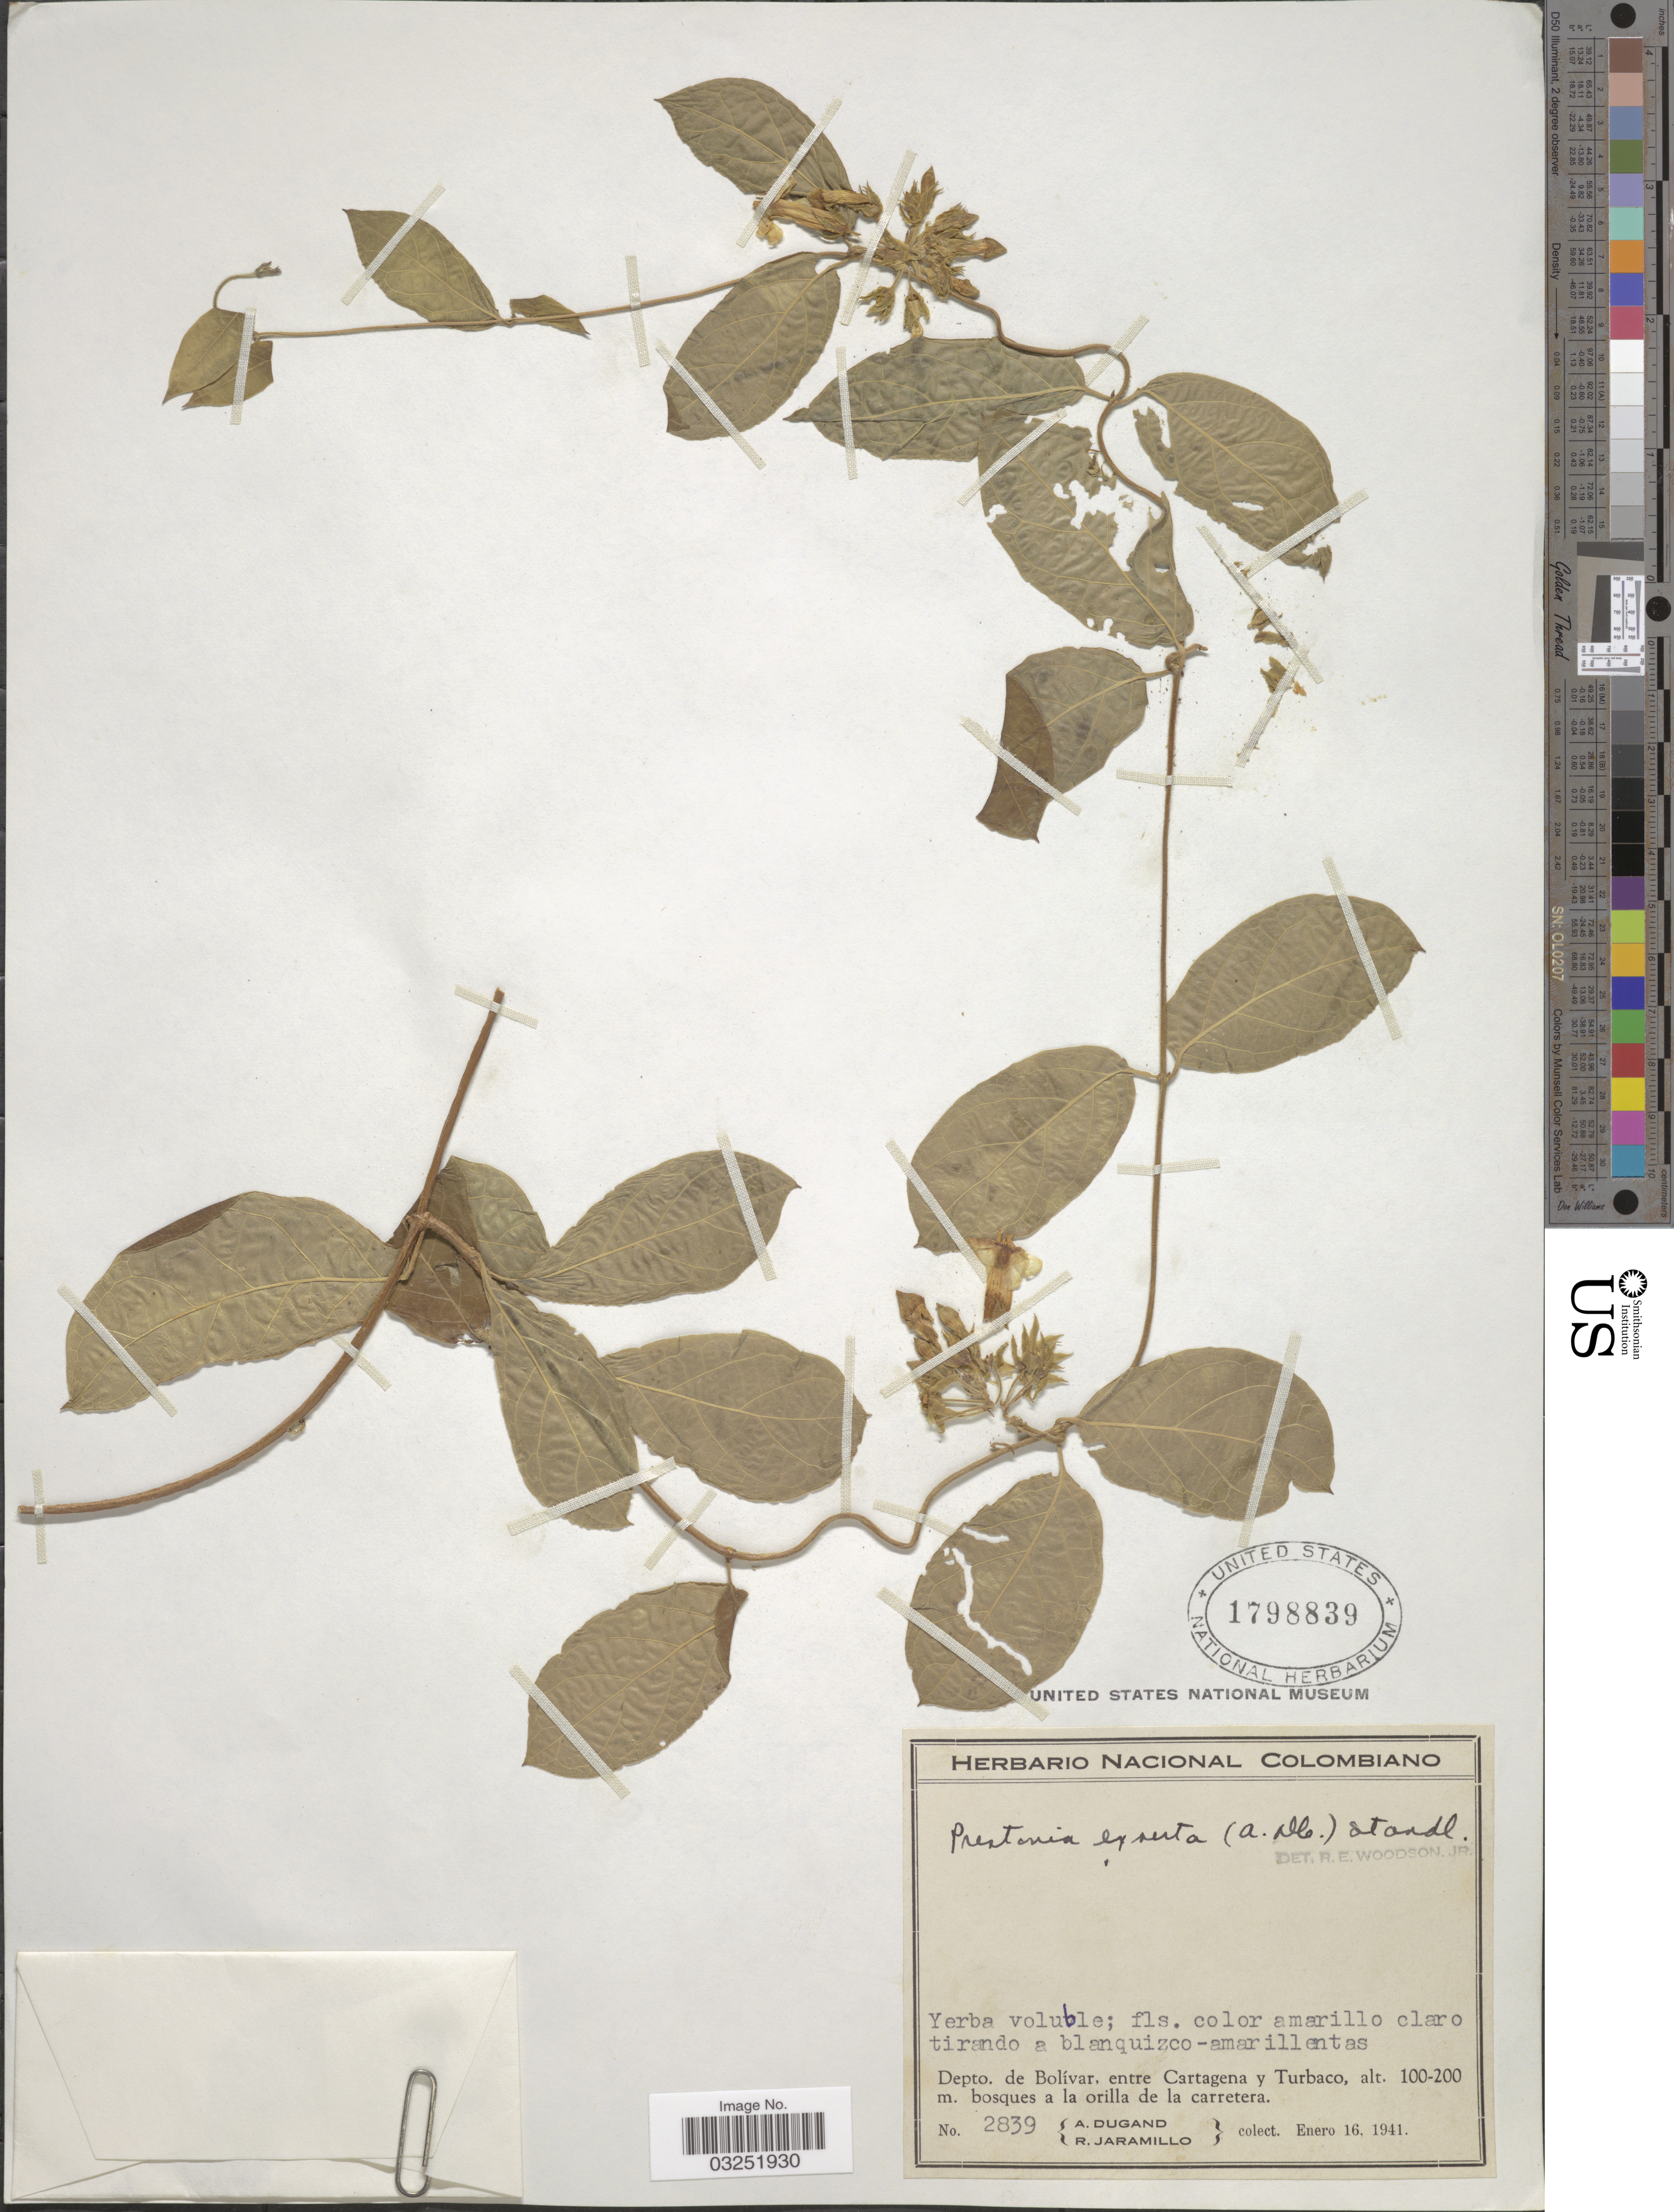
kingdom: Plantae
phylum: Tracheophyta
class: Magnoliopsida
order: Gentianales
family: Apocynaceae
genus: Prestonia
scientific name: Prestonia exserta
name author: (A. DC.) Standl.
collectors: A. Dugand & R. Jaramillo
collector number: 2839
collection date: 1941-01-16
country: Colombia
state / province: Bolívar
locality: Depto. de Bolívar, entre Cartagena y Turbaco.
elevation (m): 100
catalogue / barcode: US 1798839